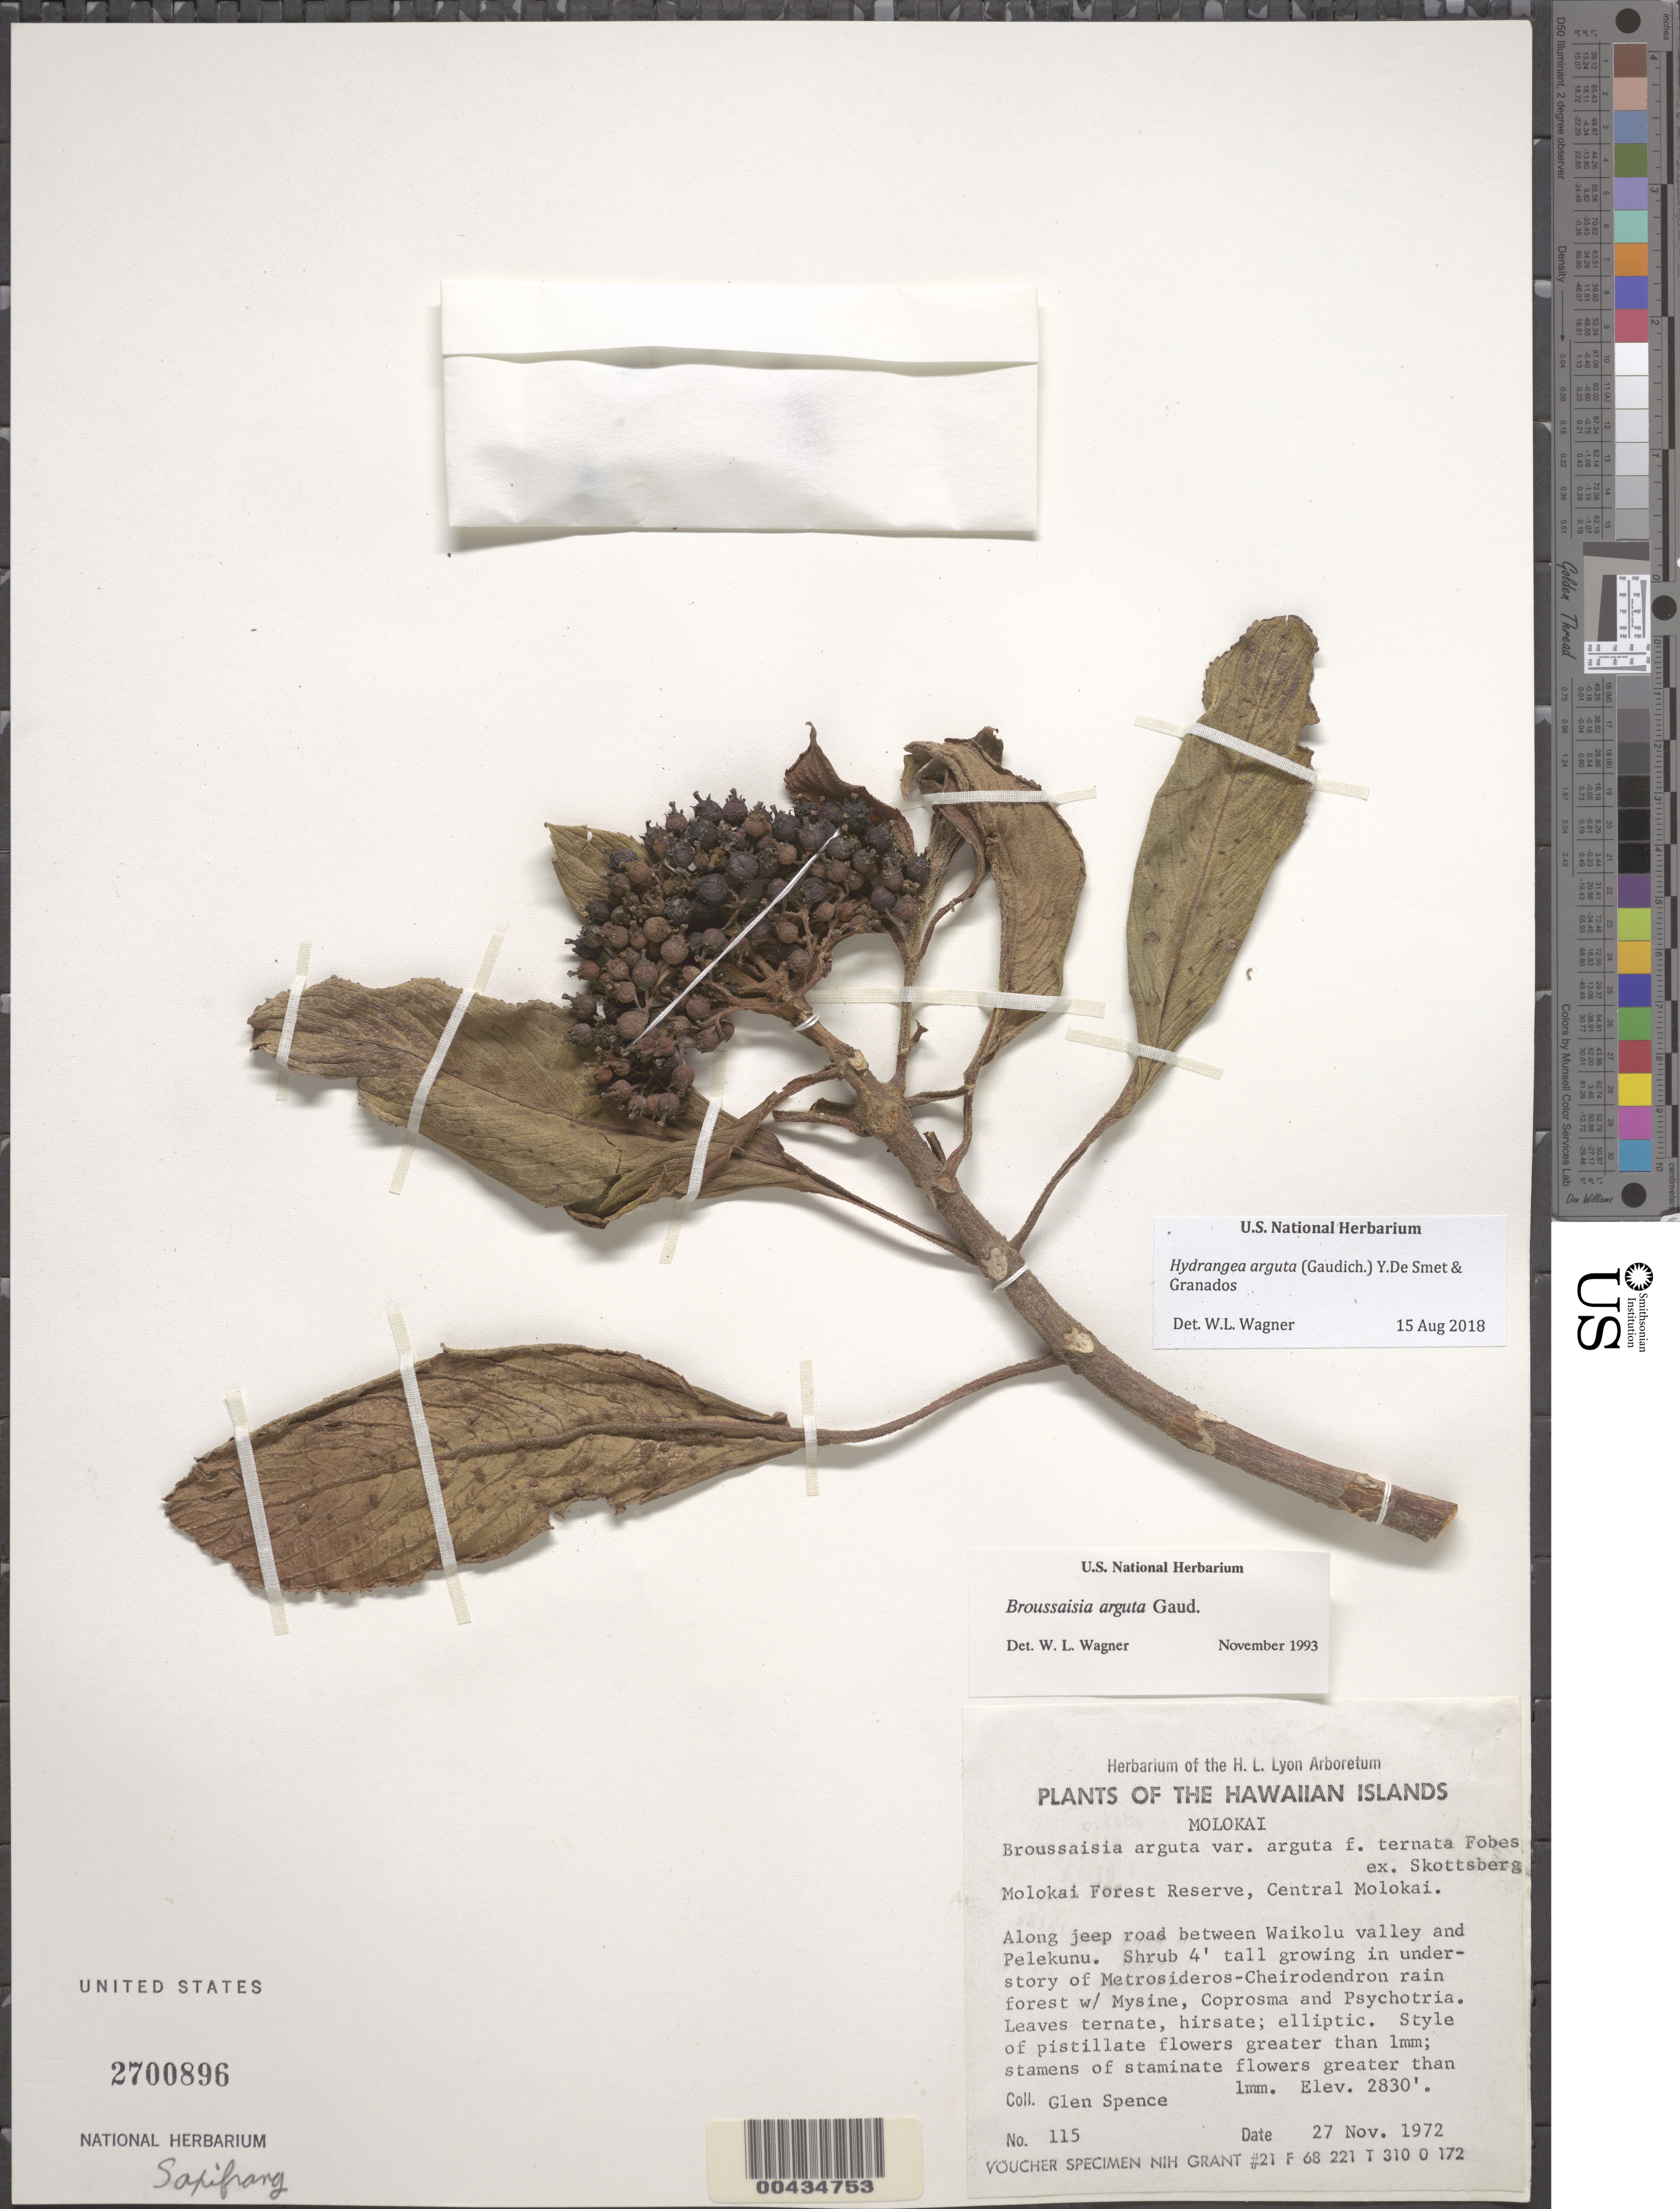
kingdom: Plantae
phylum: Tracheophyta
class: Magnoliopsida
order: Cornales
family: Hydrangeaceae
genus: Hydrangea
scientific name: Hydrangea arguta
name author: (Gaudich.) Y. De Smet & C. Granados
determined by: Wagner, W. L., (BOT), Smithsonian Institution - National Museum of Natural History (UNITED STATES)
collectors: G. Spence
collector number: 115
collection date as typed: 27 Nov 1972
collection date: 1972-11-27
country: United States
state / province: Hawaii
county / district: Maui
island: Moloka'i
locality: Molokai Forest Reserve, Central Molokai. Along jeep road between Waikolu valley and Pelekunu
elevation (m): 863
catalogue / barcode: US 2700896